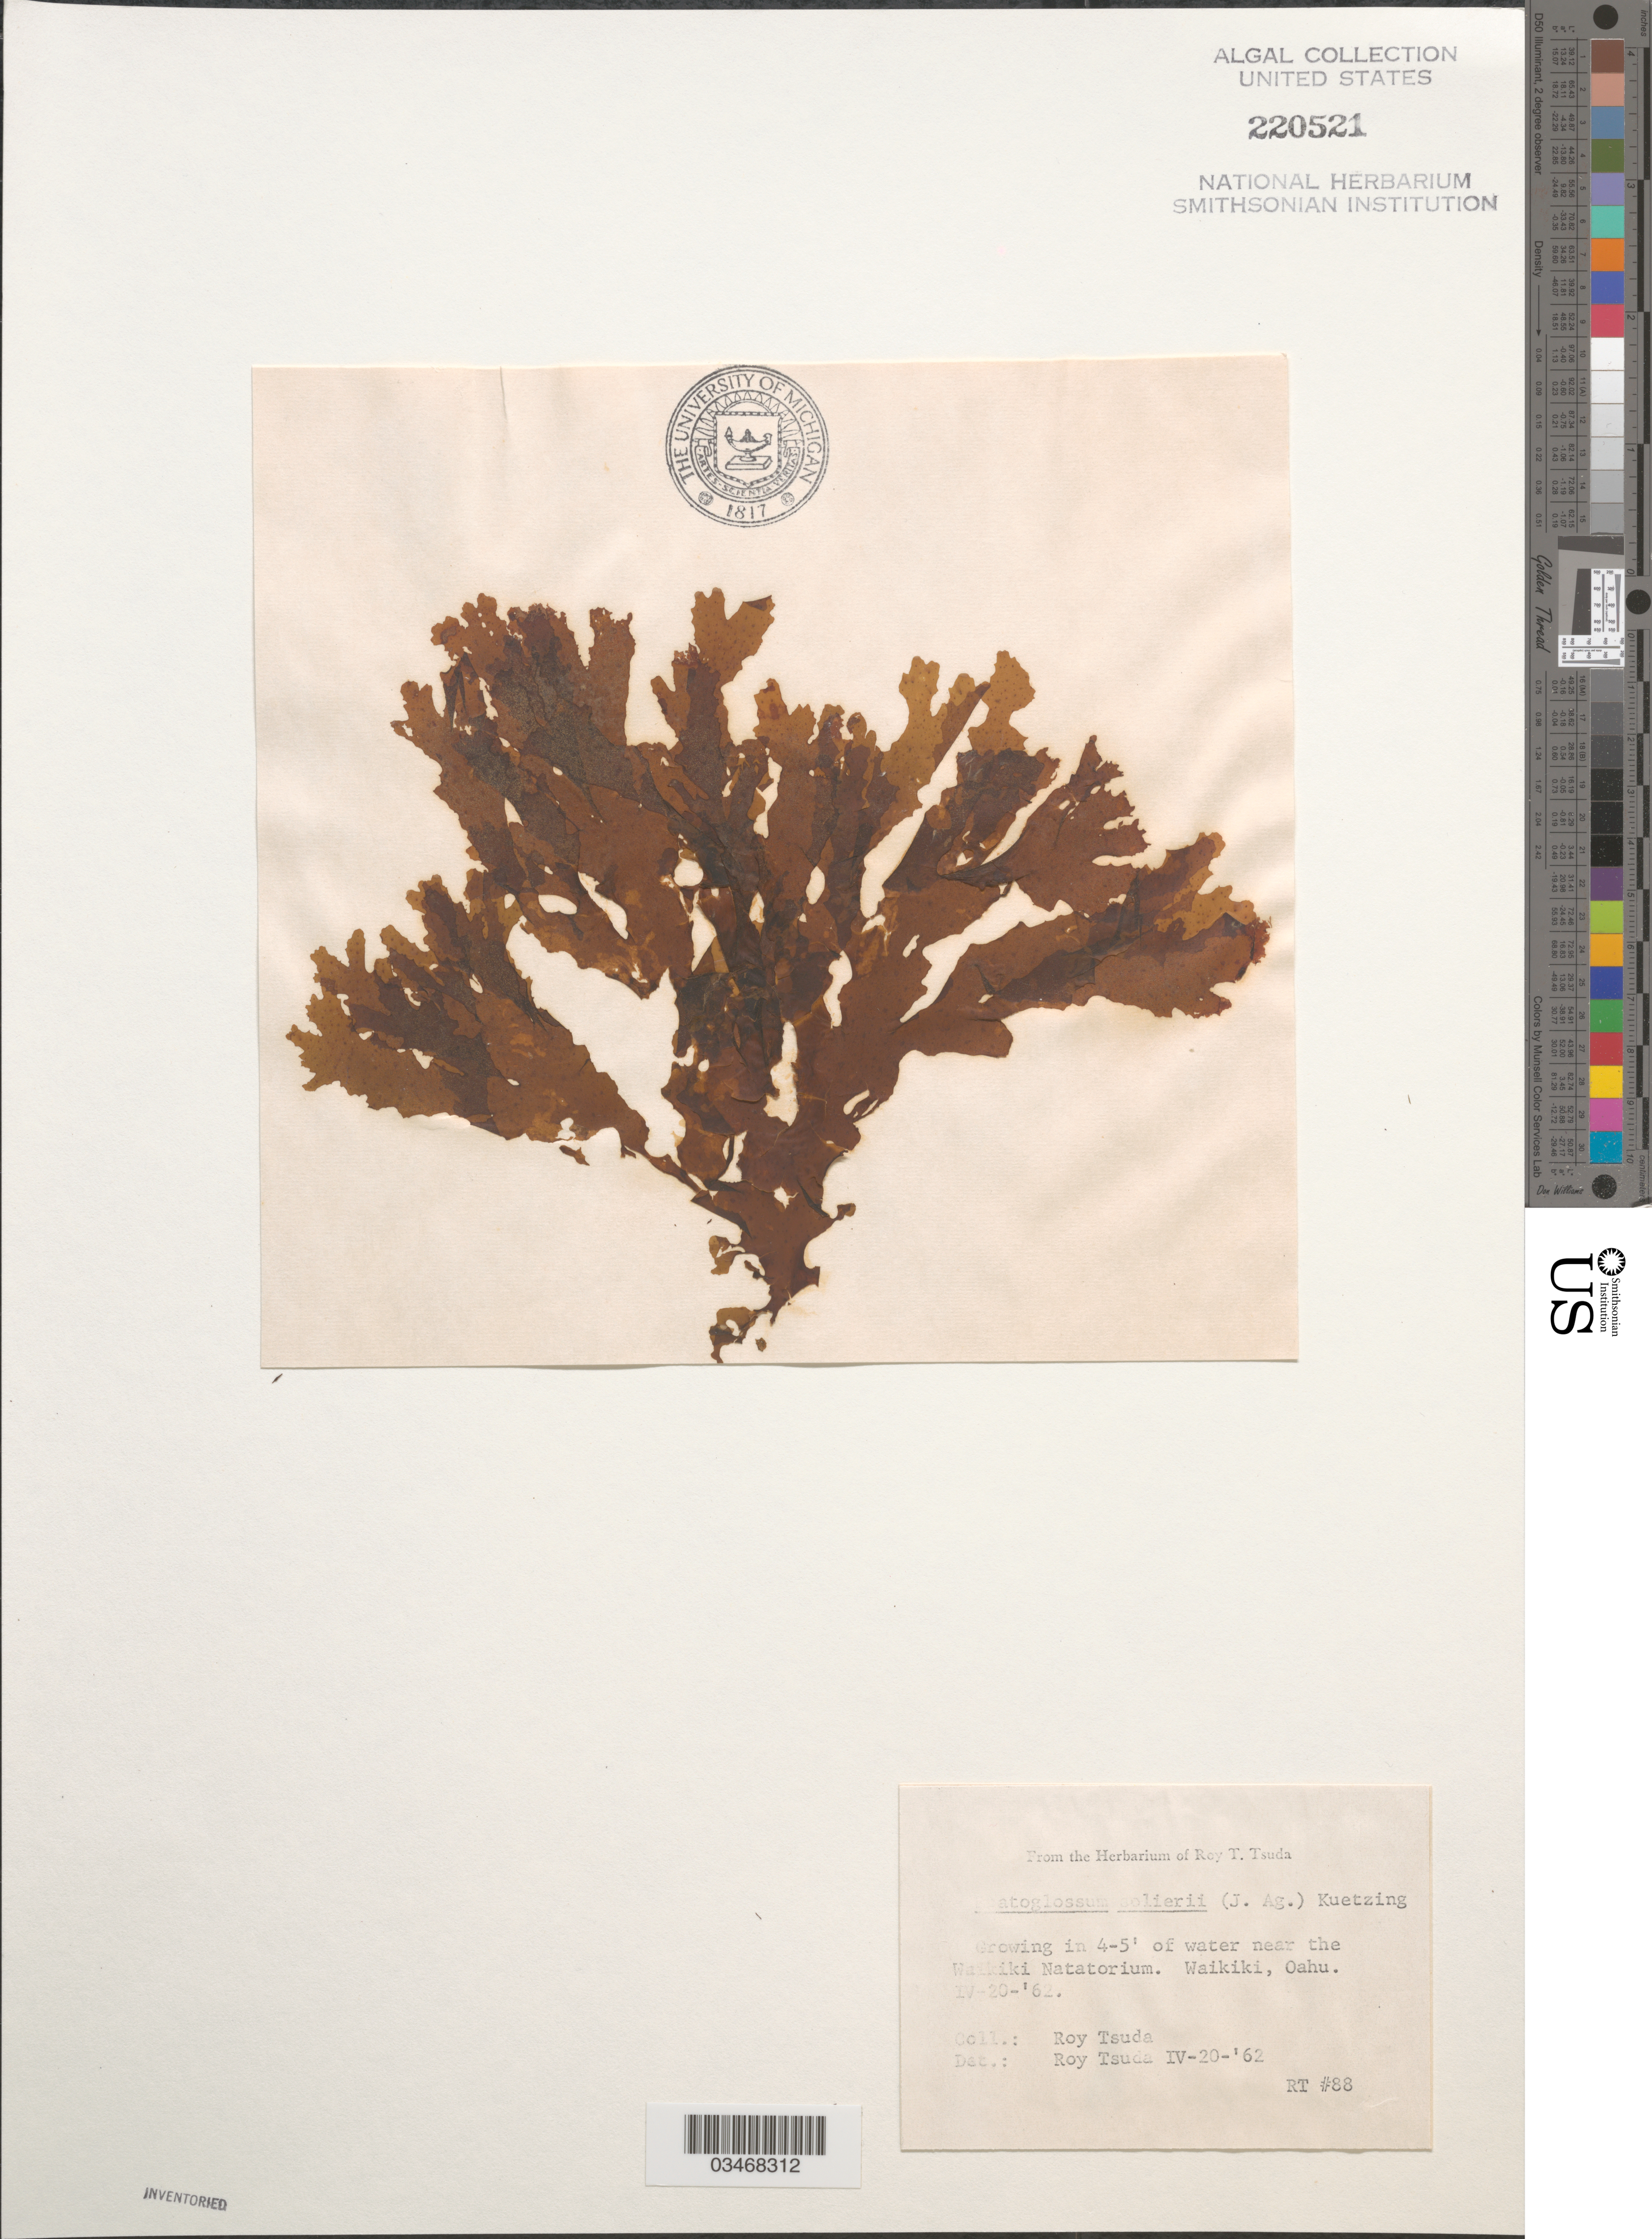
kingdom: Chromista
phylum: Ochrophyta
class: Phaeophyceae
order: Dictyotales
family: Dictyotaceae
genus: Spatoglossum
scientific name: Spatoglossum solierii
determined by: Tsuda, R. T.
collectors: R. Tsuda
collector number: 88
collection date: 1962-04-20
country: United States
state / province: Hawaii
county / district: Honolulu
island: Oahu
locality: Near the Waikiki Natatorium.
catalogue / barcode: US 220521